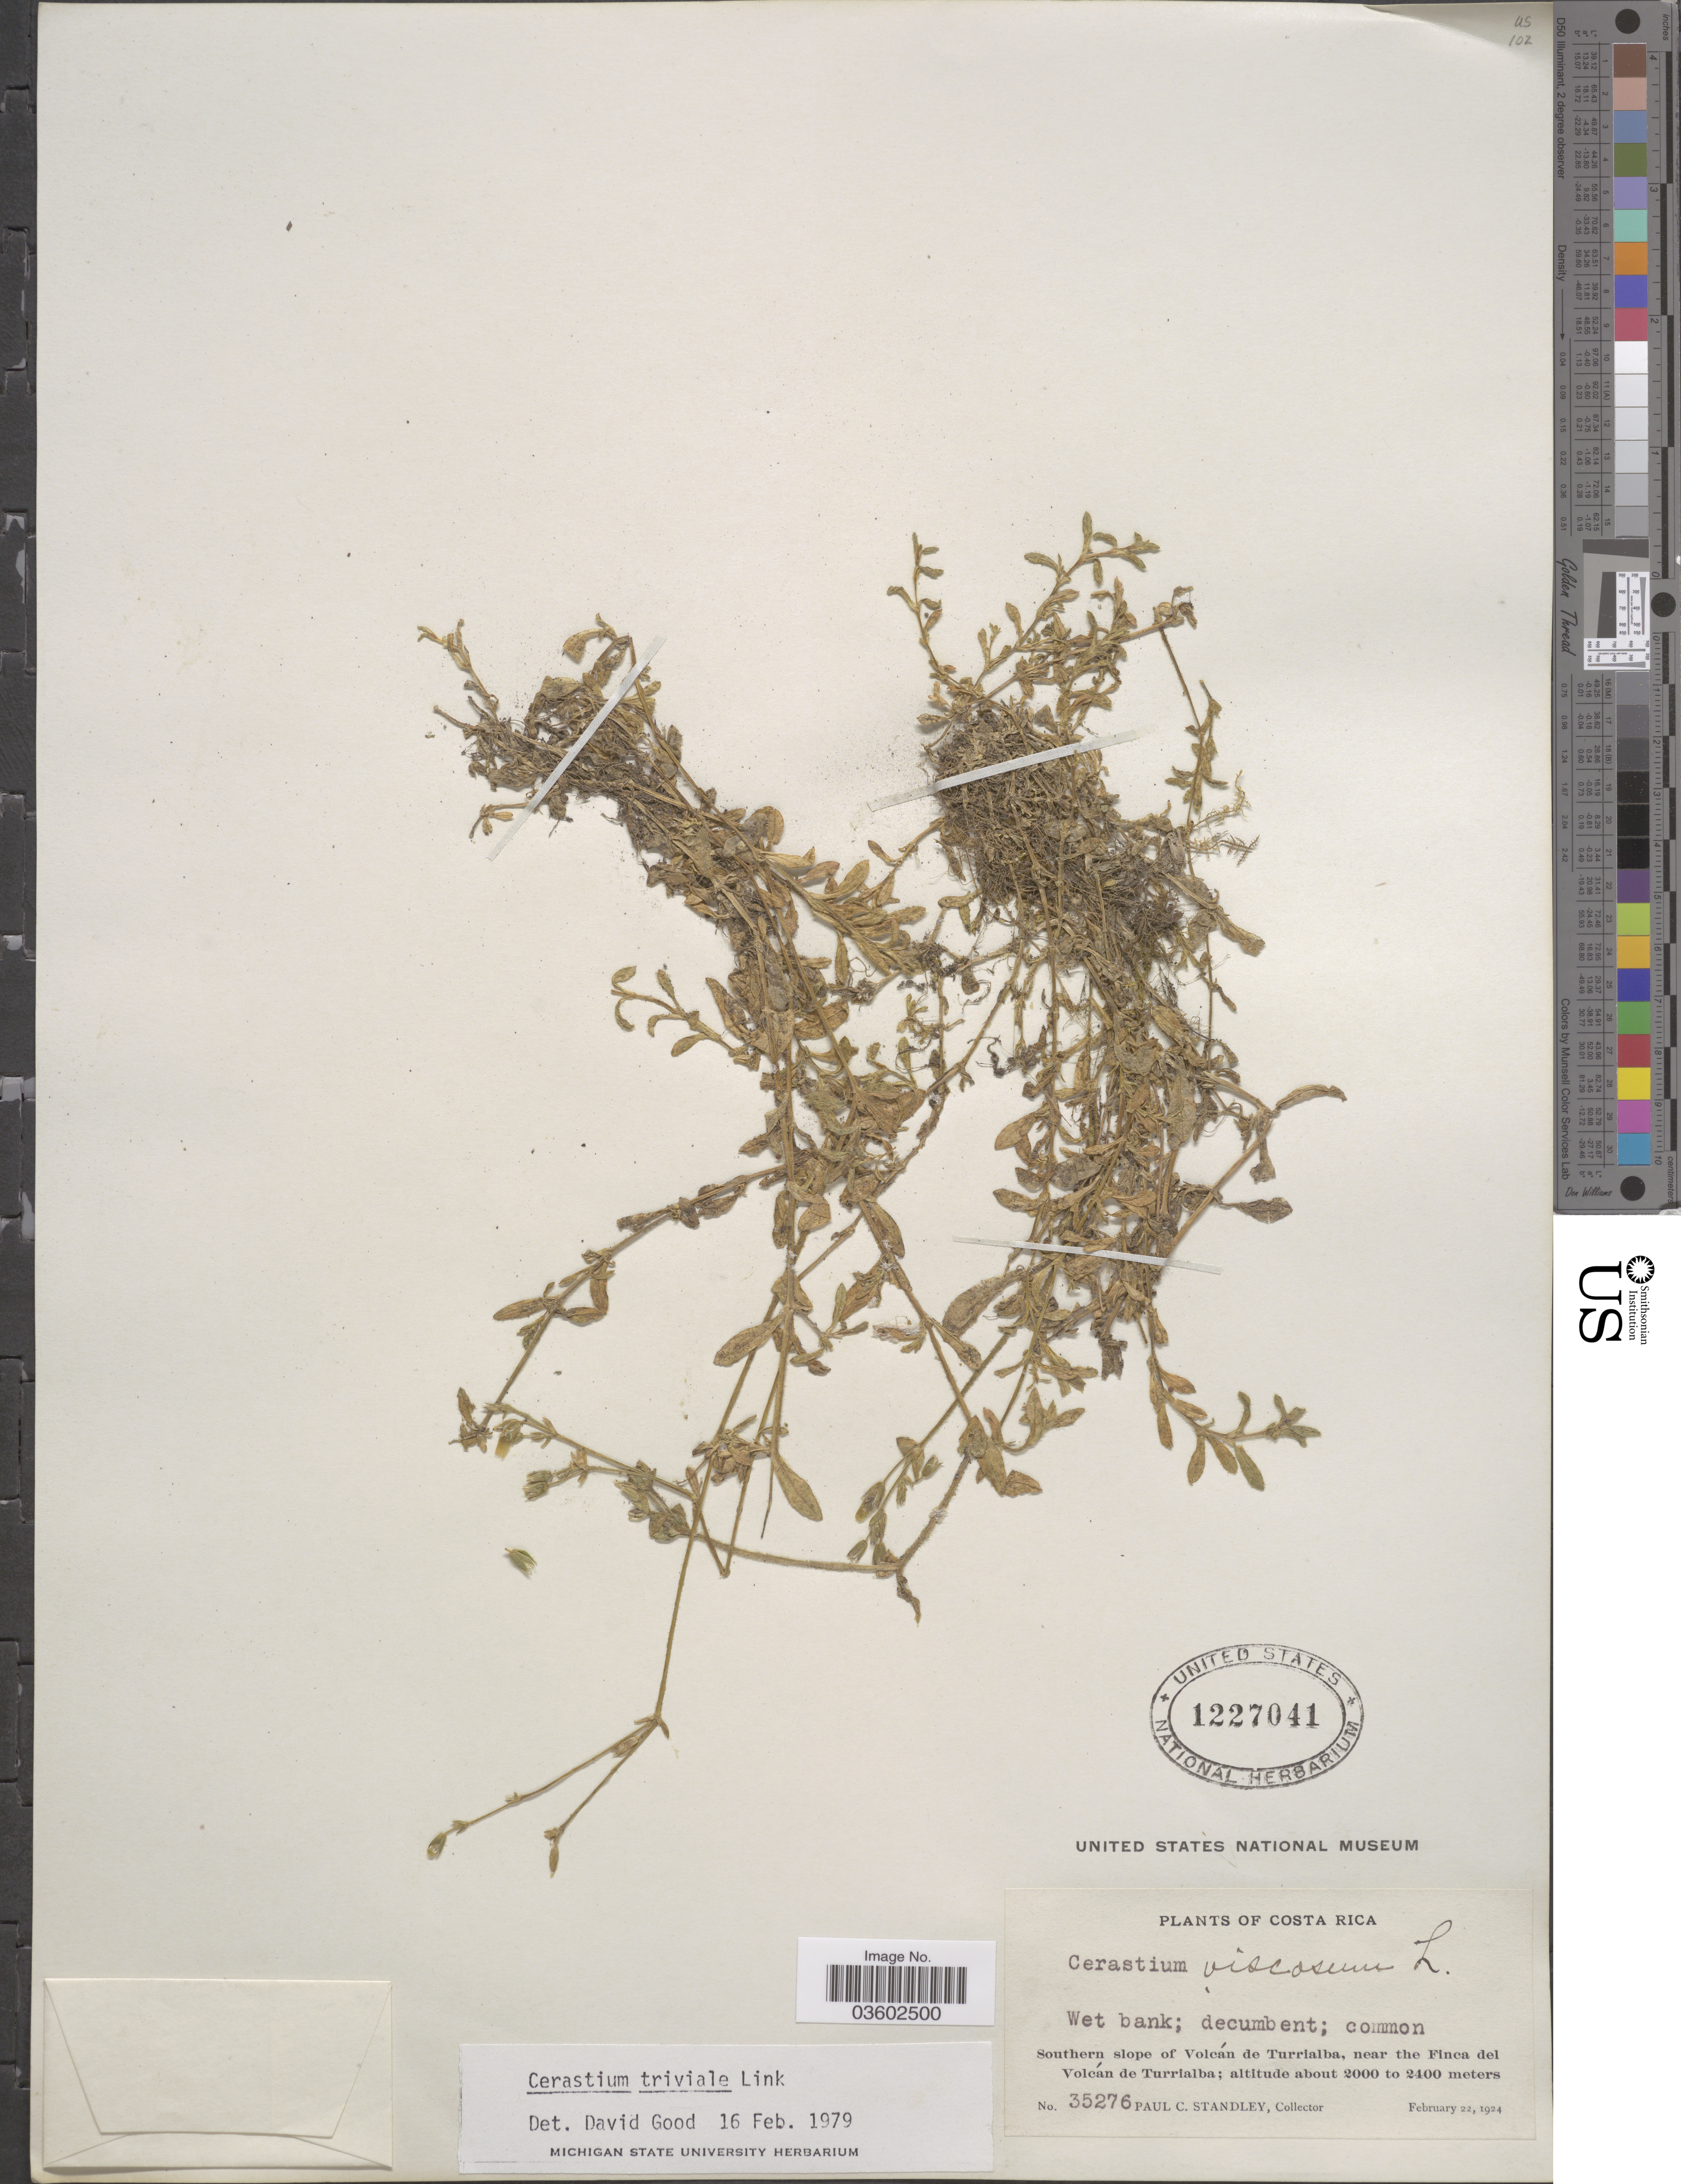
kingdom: Plantae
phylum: Tracheophyta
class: Magnoliopsida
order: Caryophyllales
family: Caryophyllaceae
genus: Cerastium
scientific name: Cerastium triviale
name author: Link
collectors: P. C. Standley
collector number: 35276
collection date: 1924-02-22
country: Costa Rica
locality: Southern slope of Volcán de Turrialba, near the Finca del Volcán de Turrialba.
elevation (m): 2000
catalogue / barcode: US 1227041